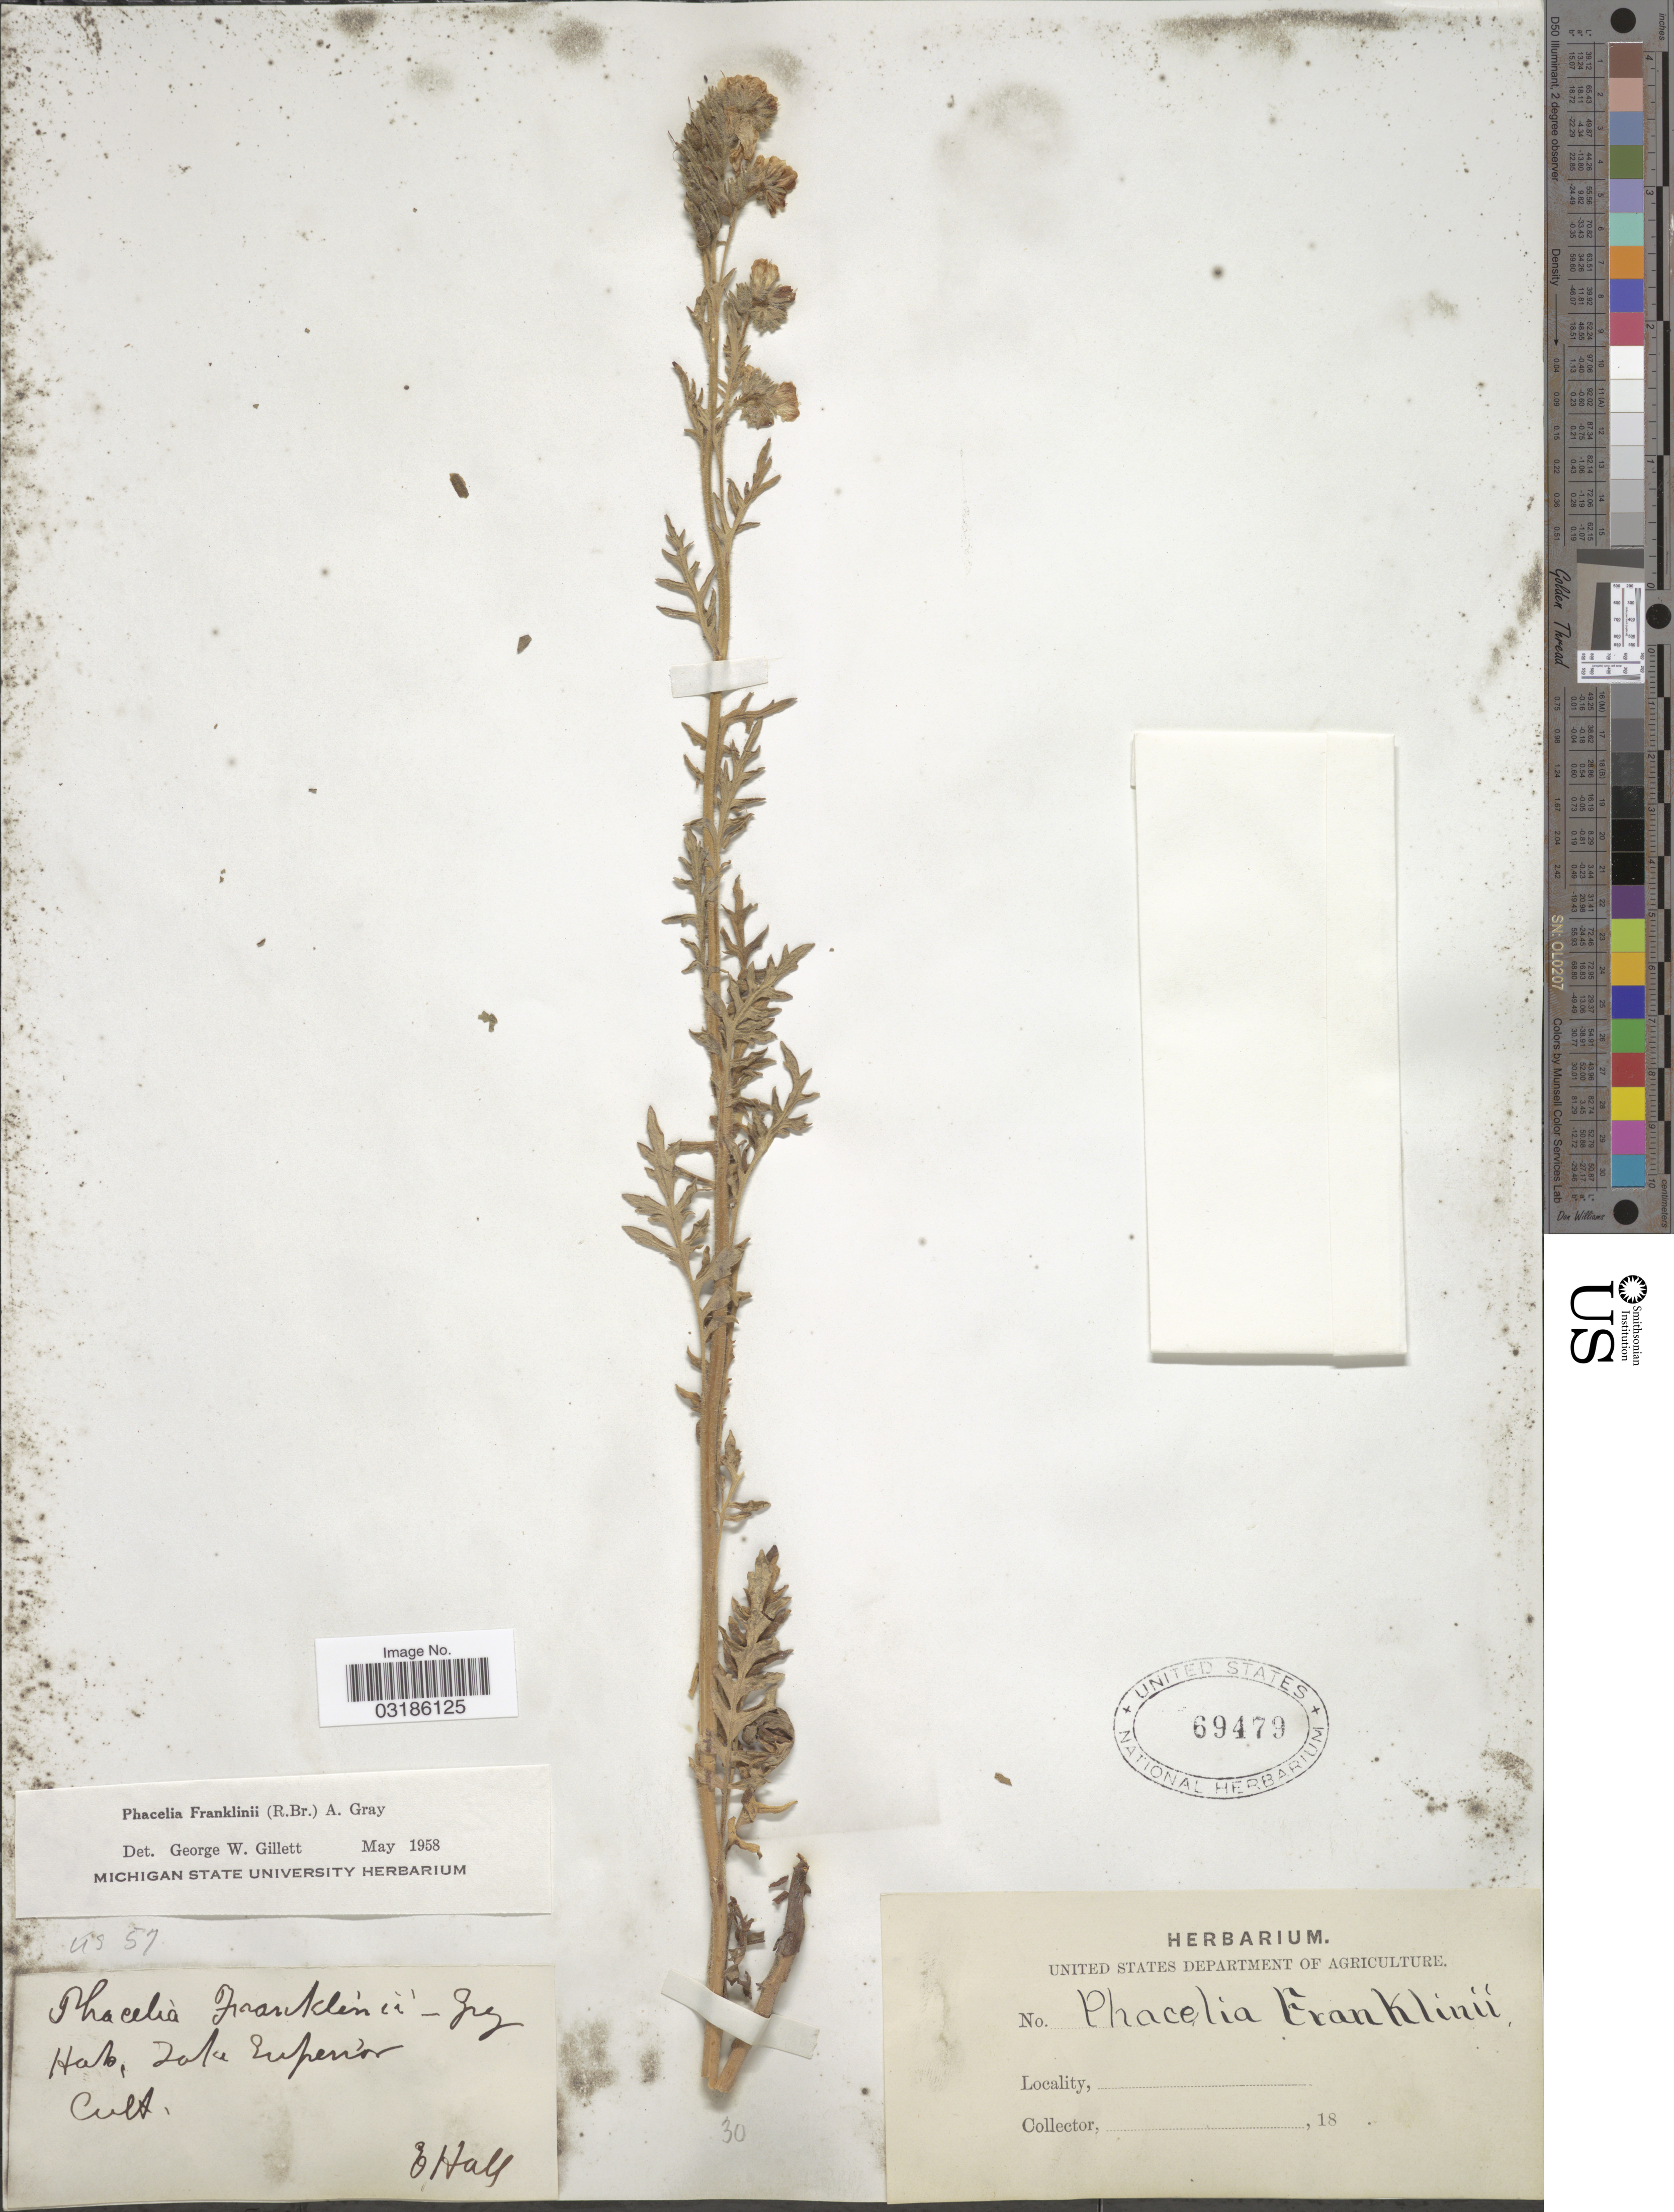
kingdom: Plantae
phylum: Tracheophyta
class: Magnoliopsida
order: Boraginales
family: Hydrophyllaceae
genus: Phacelia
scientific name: Phacelia franklinii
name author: Nutt.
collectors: E. Hall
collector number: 30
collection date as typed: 18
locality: Lake Superior.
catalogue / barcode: US 69479